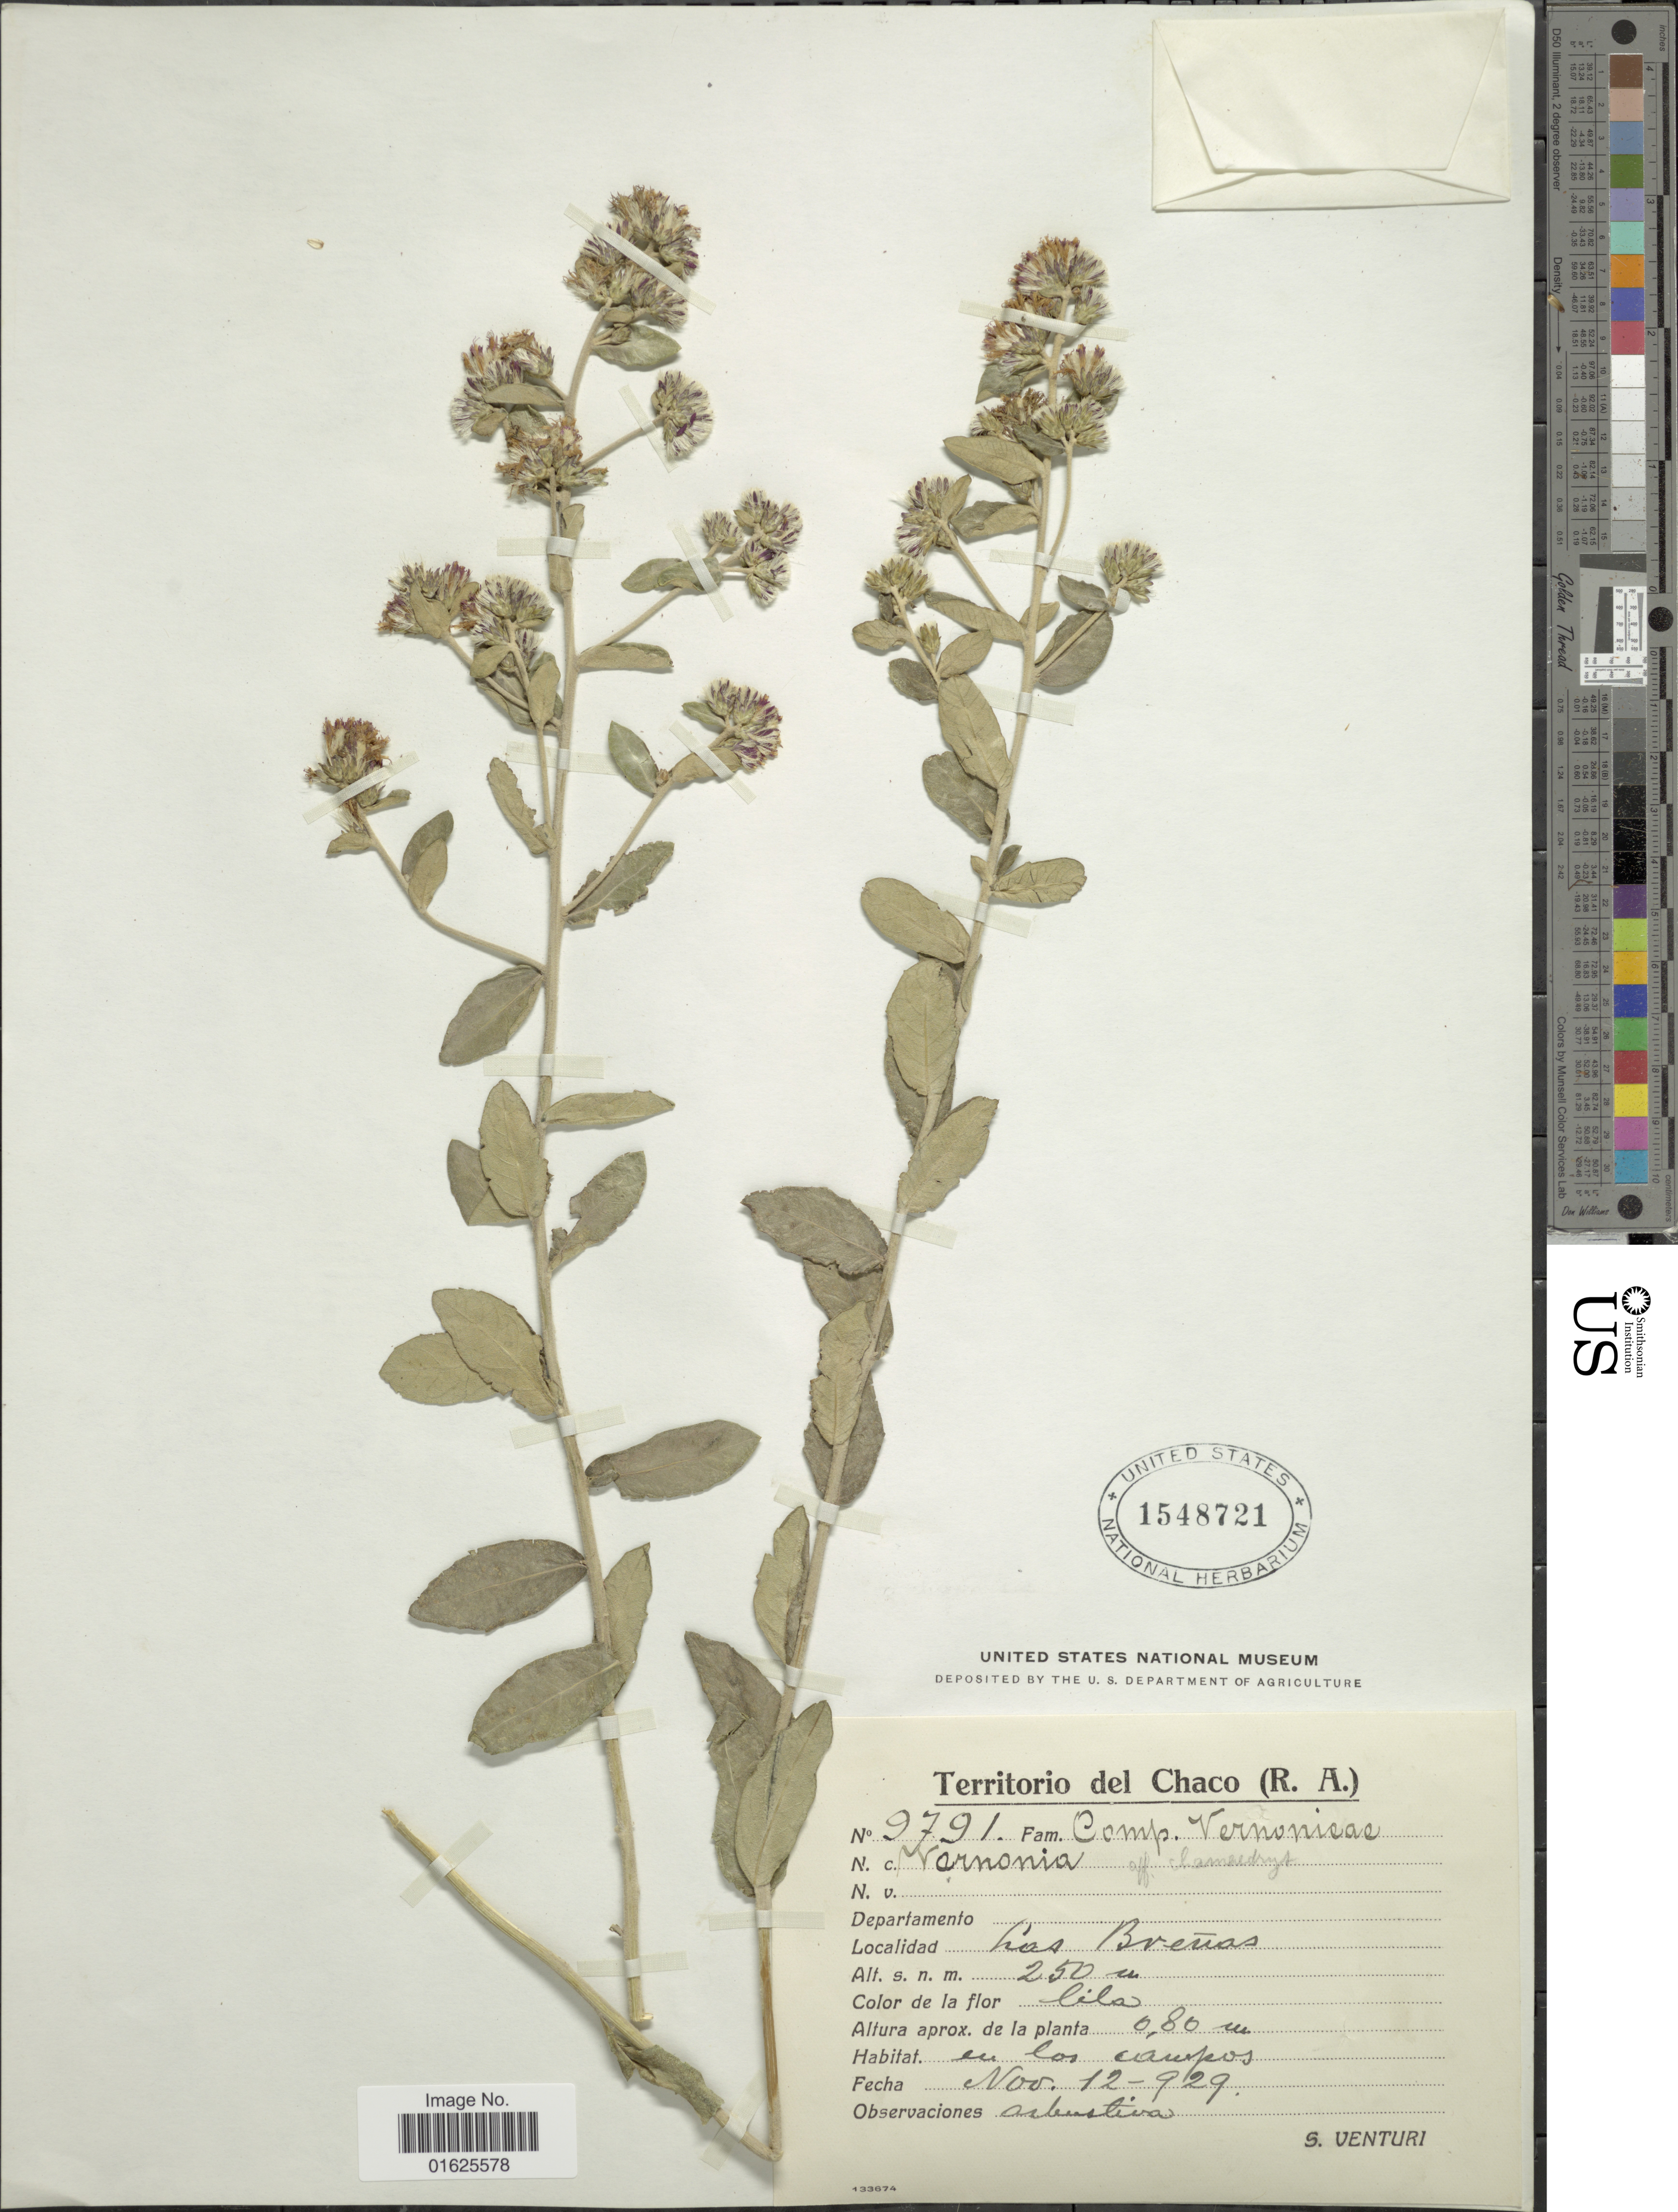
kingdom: Plantae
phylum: Tracheophyta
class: Magnoliopsida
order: Asterales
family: Asteraceae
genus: Vernonanthura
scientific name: Vernonanthura chamaedrys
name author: (Less.) H. Rob.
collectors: S. Venturi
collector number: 9791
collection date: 1929-11-12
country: Argentina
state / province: Chaco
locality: Territorio del Chaco (R.A.), las Breñas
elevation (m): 250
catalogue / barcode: US 1548721